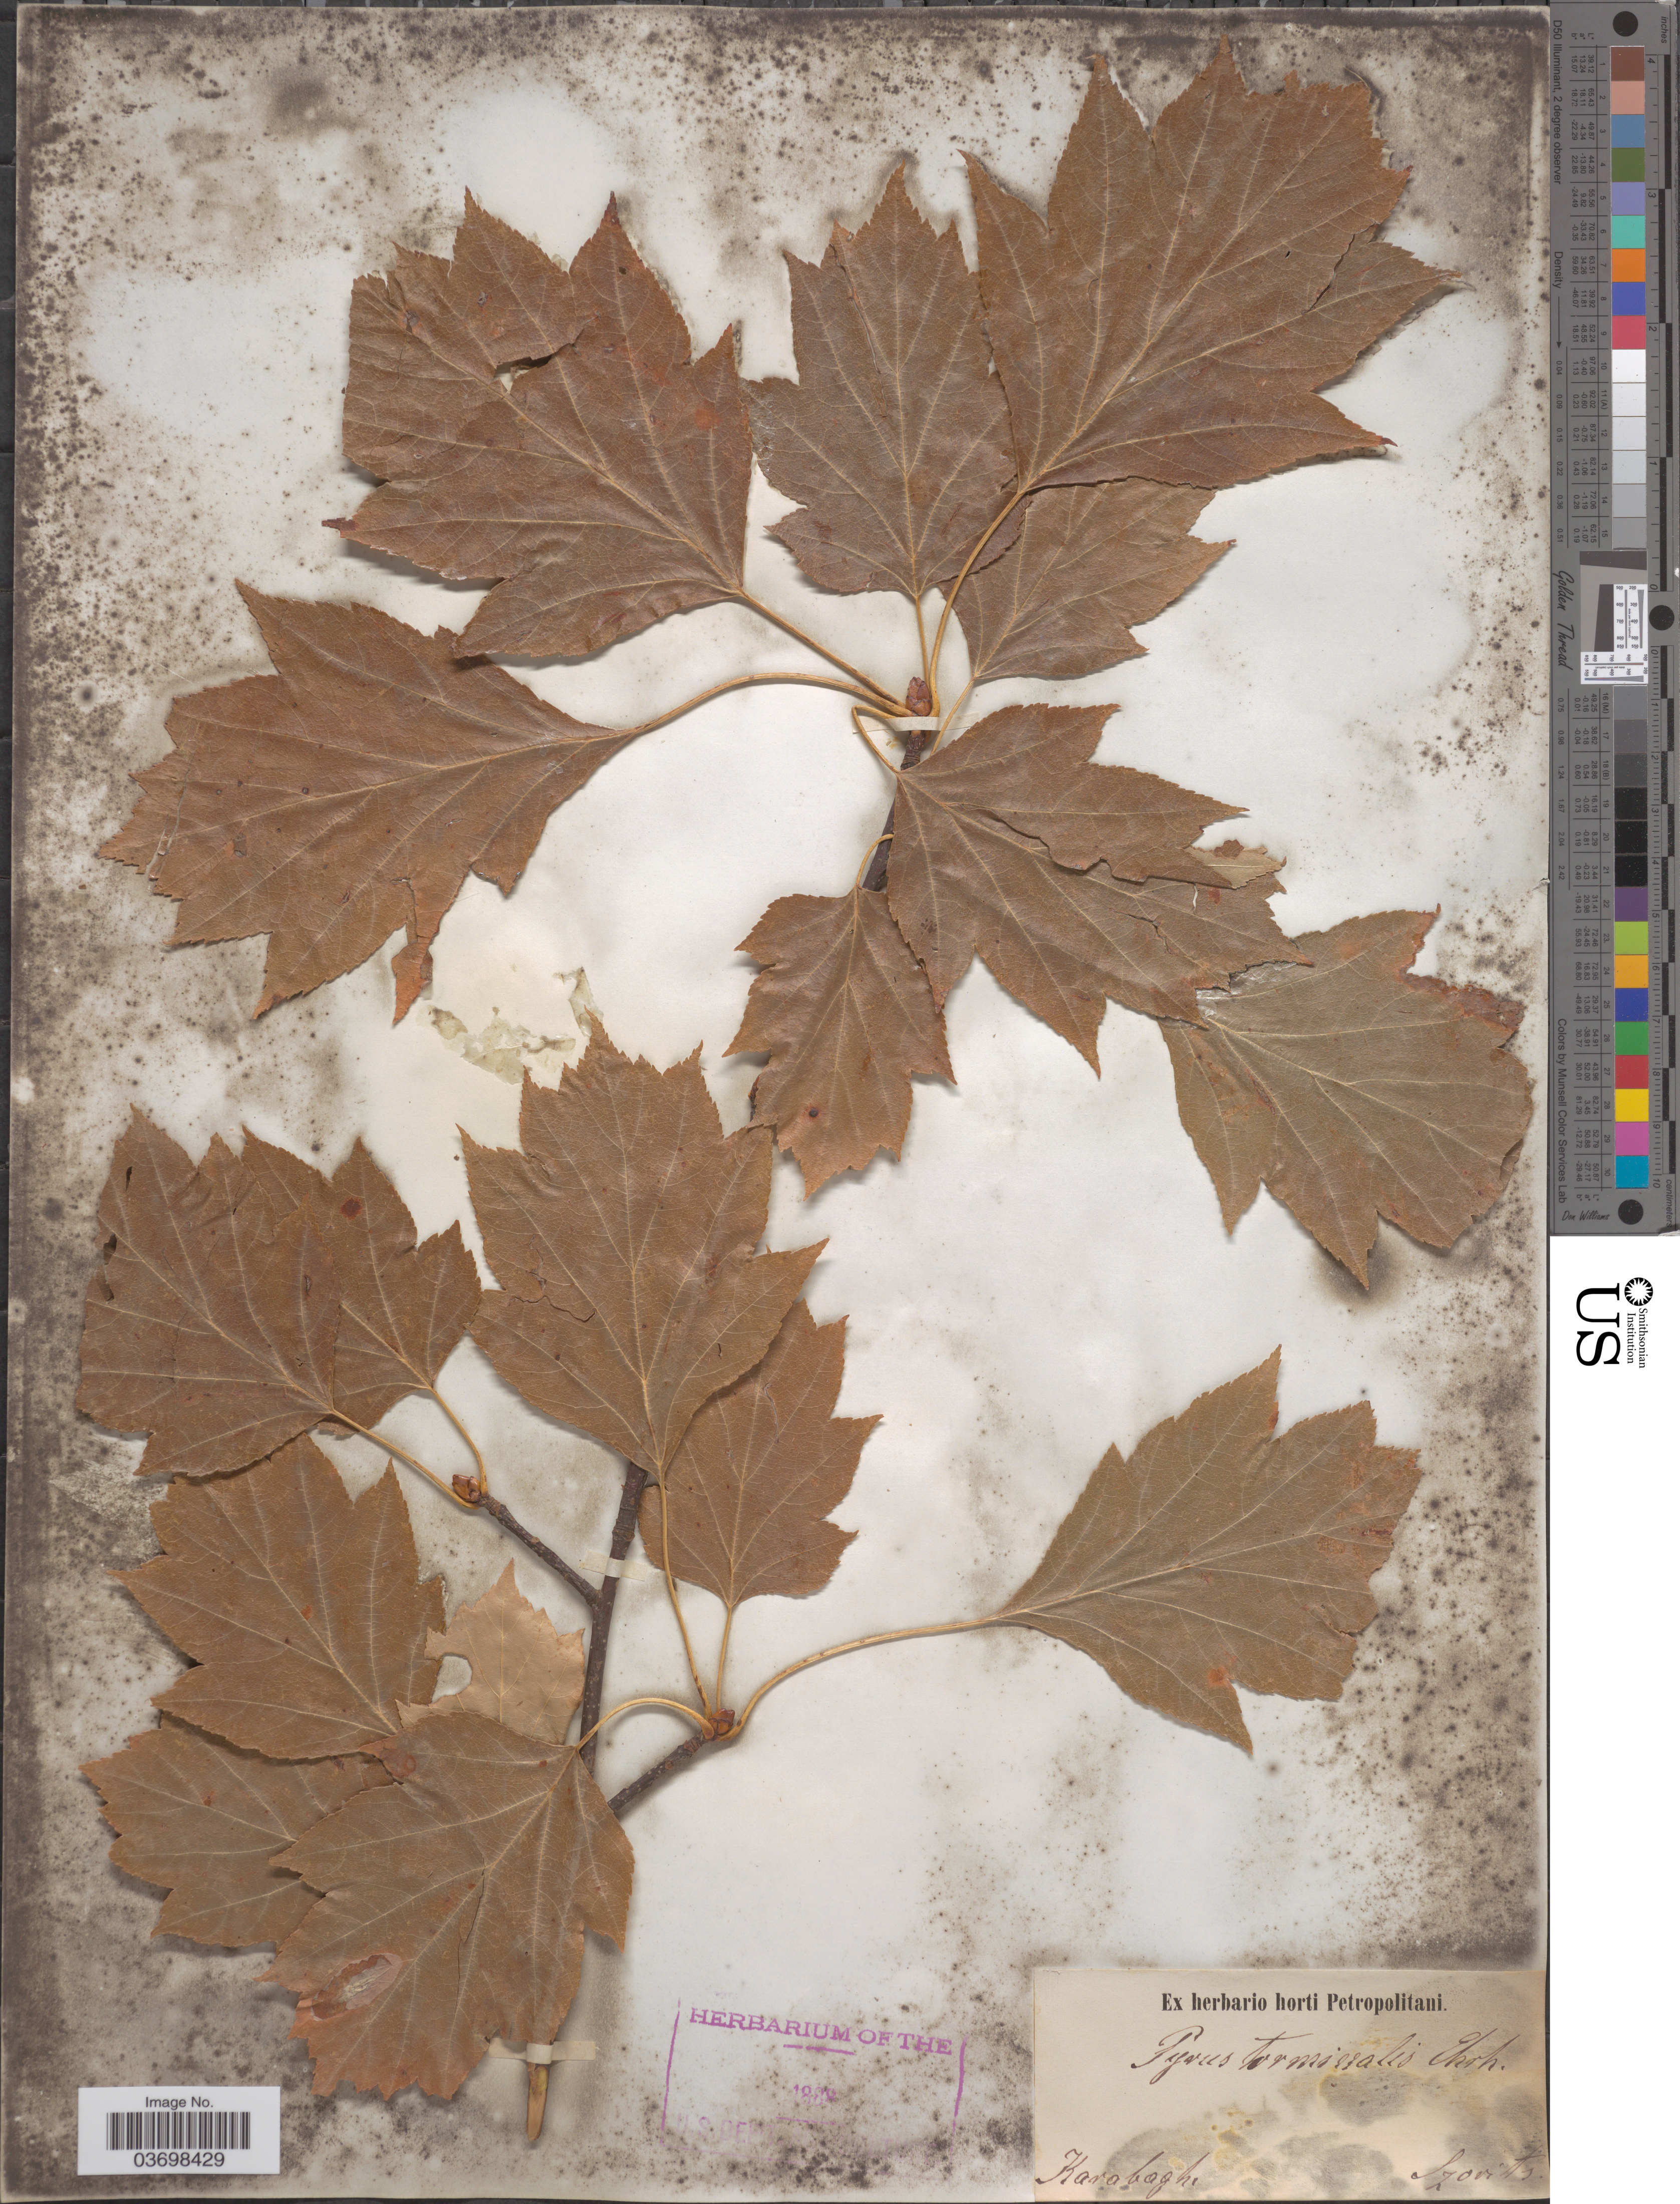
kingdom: Plantae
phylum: Tracheophyta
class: Magnoliopsida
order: Rosales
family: Rosaceae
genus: Torminalis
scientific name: Torminalis glaberrima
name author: (Gand.) Sennikov & Kurtto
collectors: Szovits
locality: Karabagh.